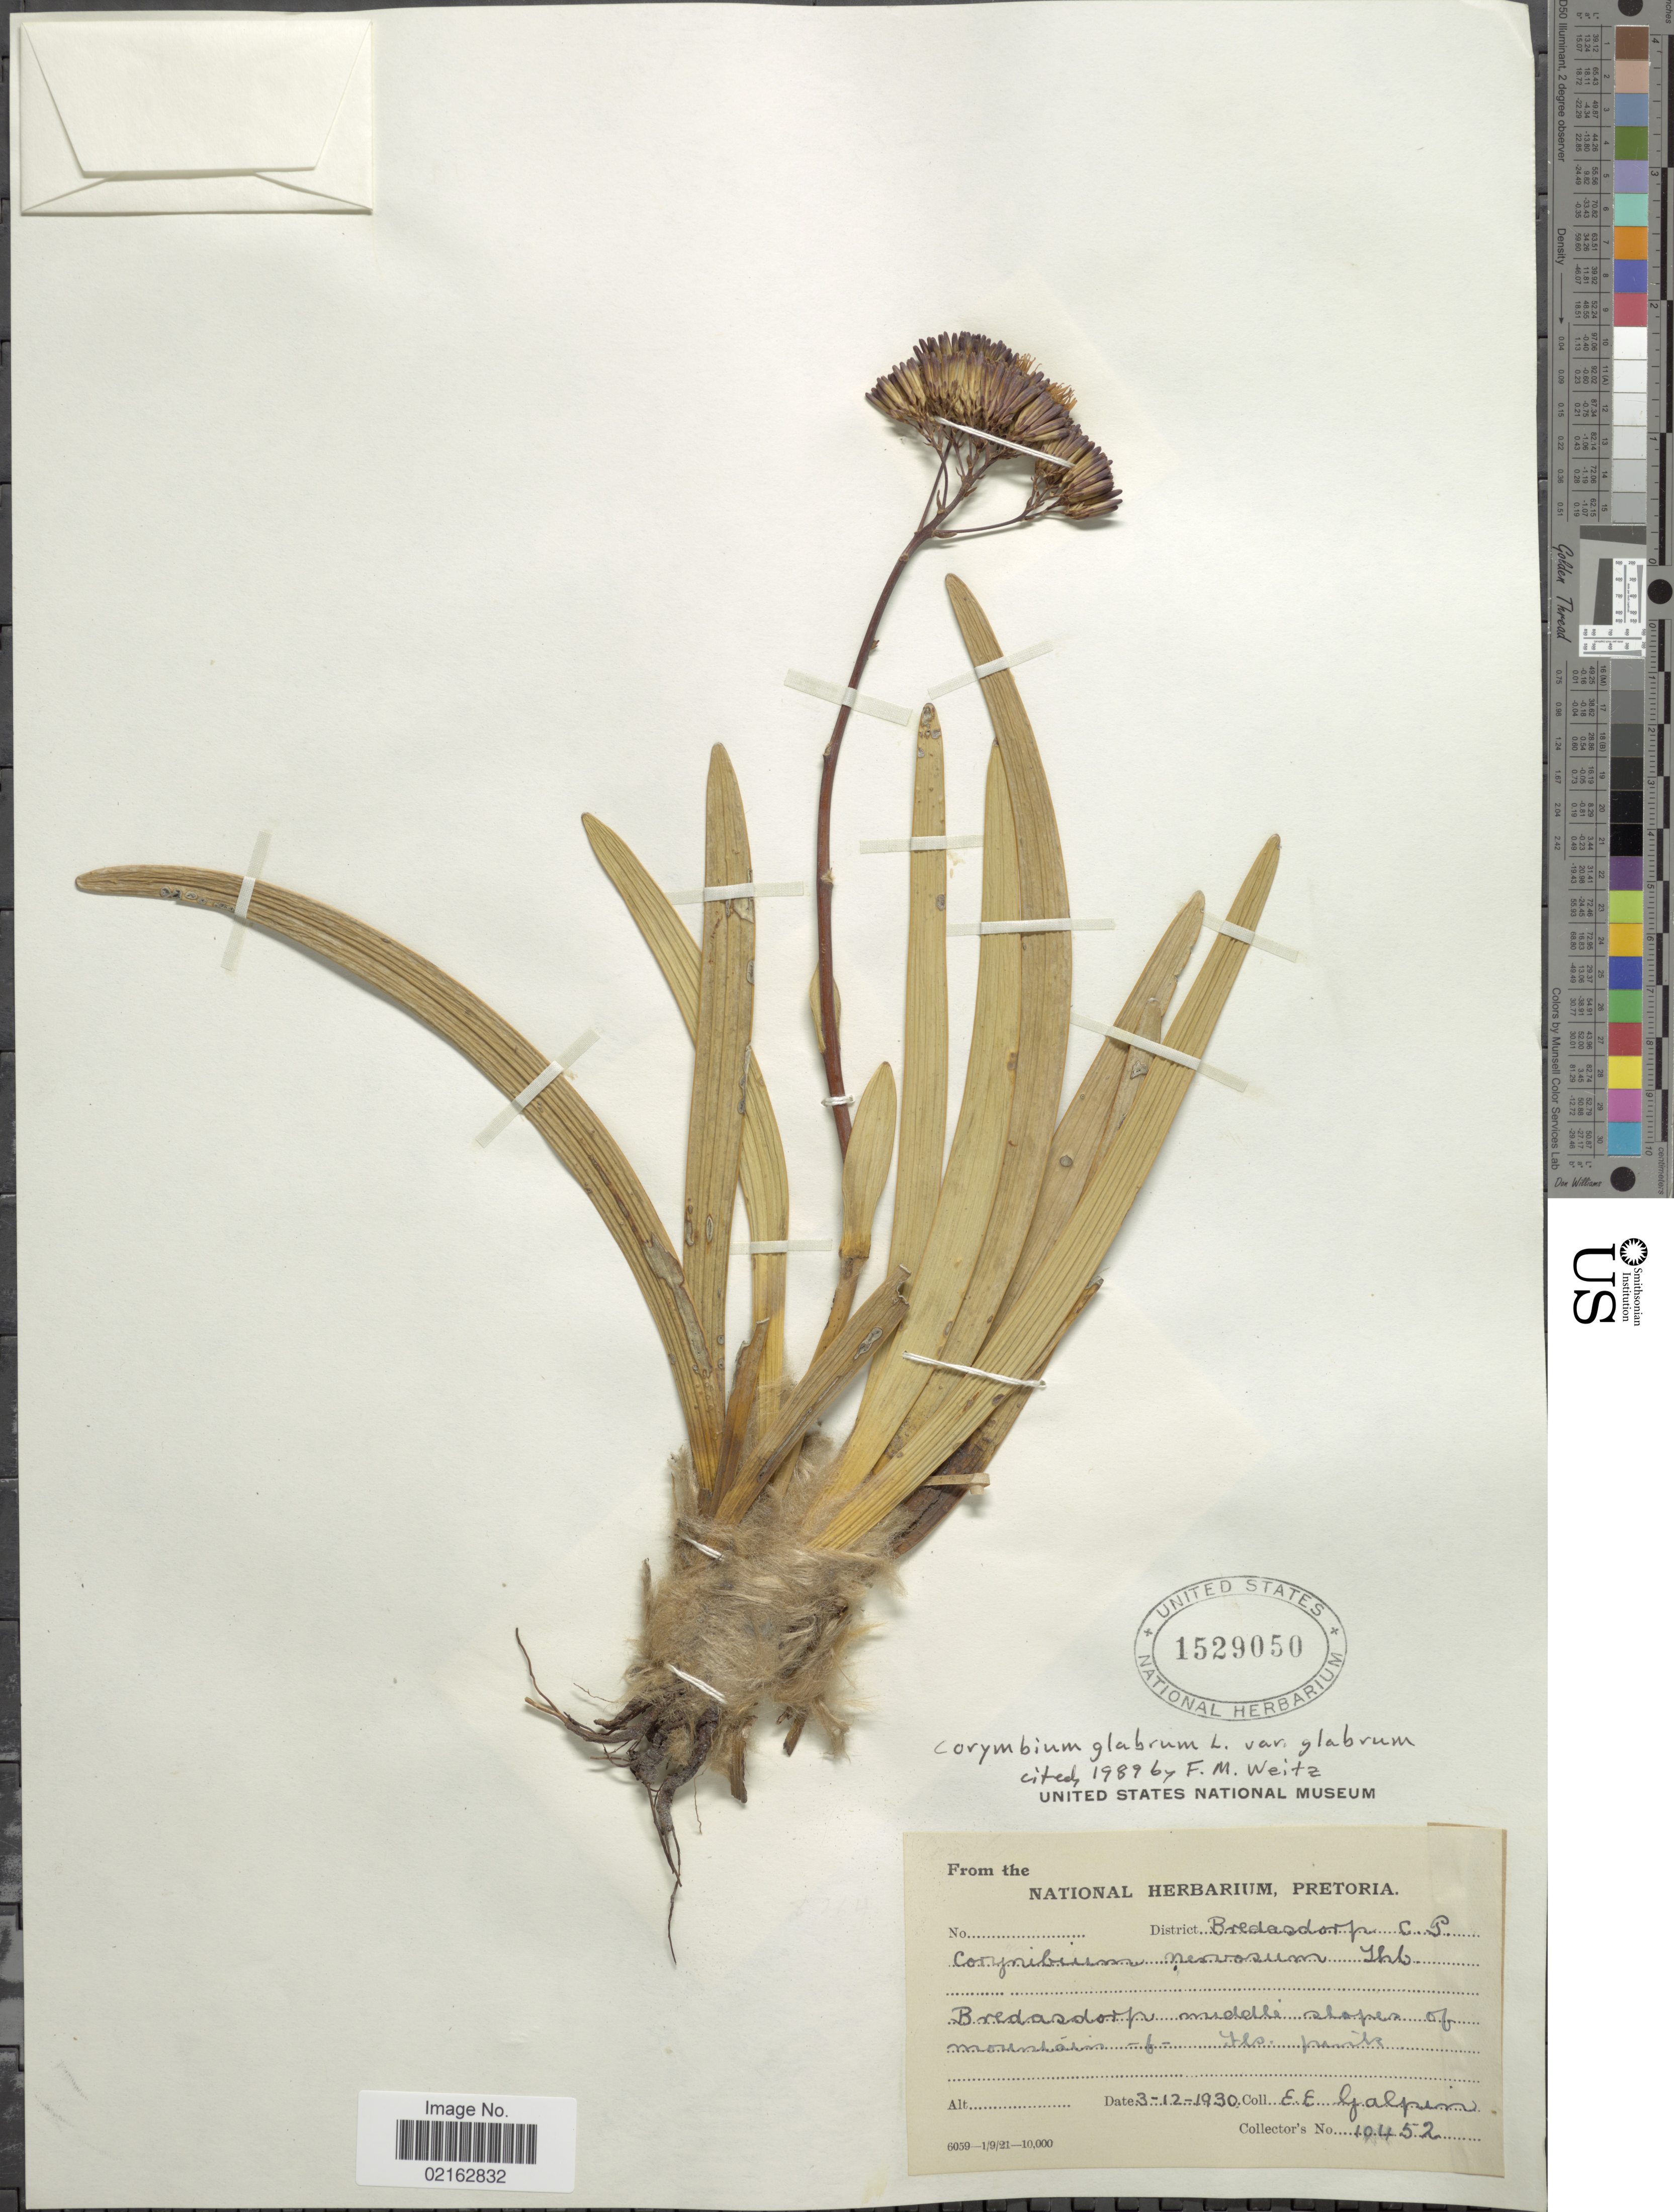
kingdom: Plantae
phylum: Tracheophyta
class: Magnoliopsida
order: Asterales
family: Asteraceae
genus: Corymbium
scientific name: Corymbium glabrum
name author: L.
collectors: E. Galpin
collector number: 10452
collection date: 1930-12-03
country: South Africa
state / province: Western Cape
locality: District Bredasdorp C.P. Bredasdorp middle slopes of mountain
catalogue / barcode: US 1529050